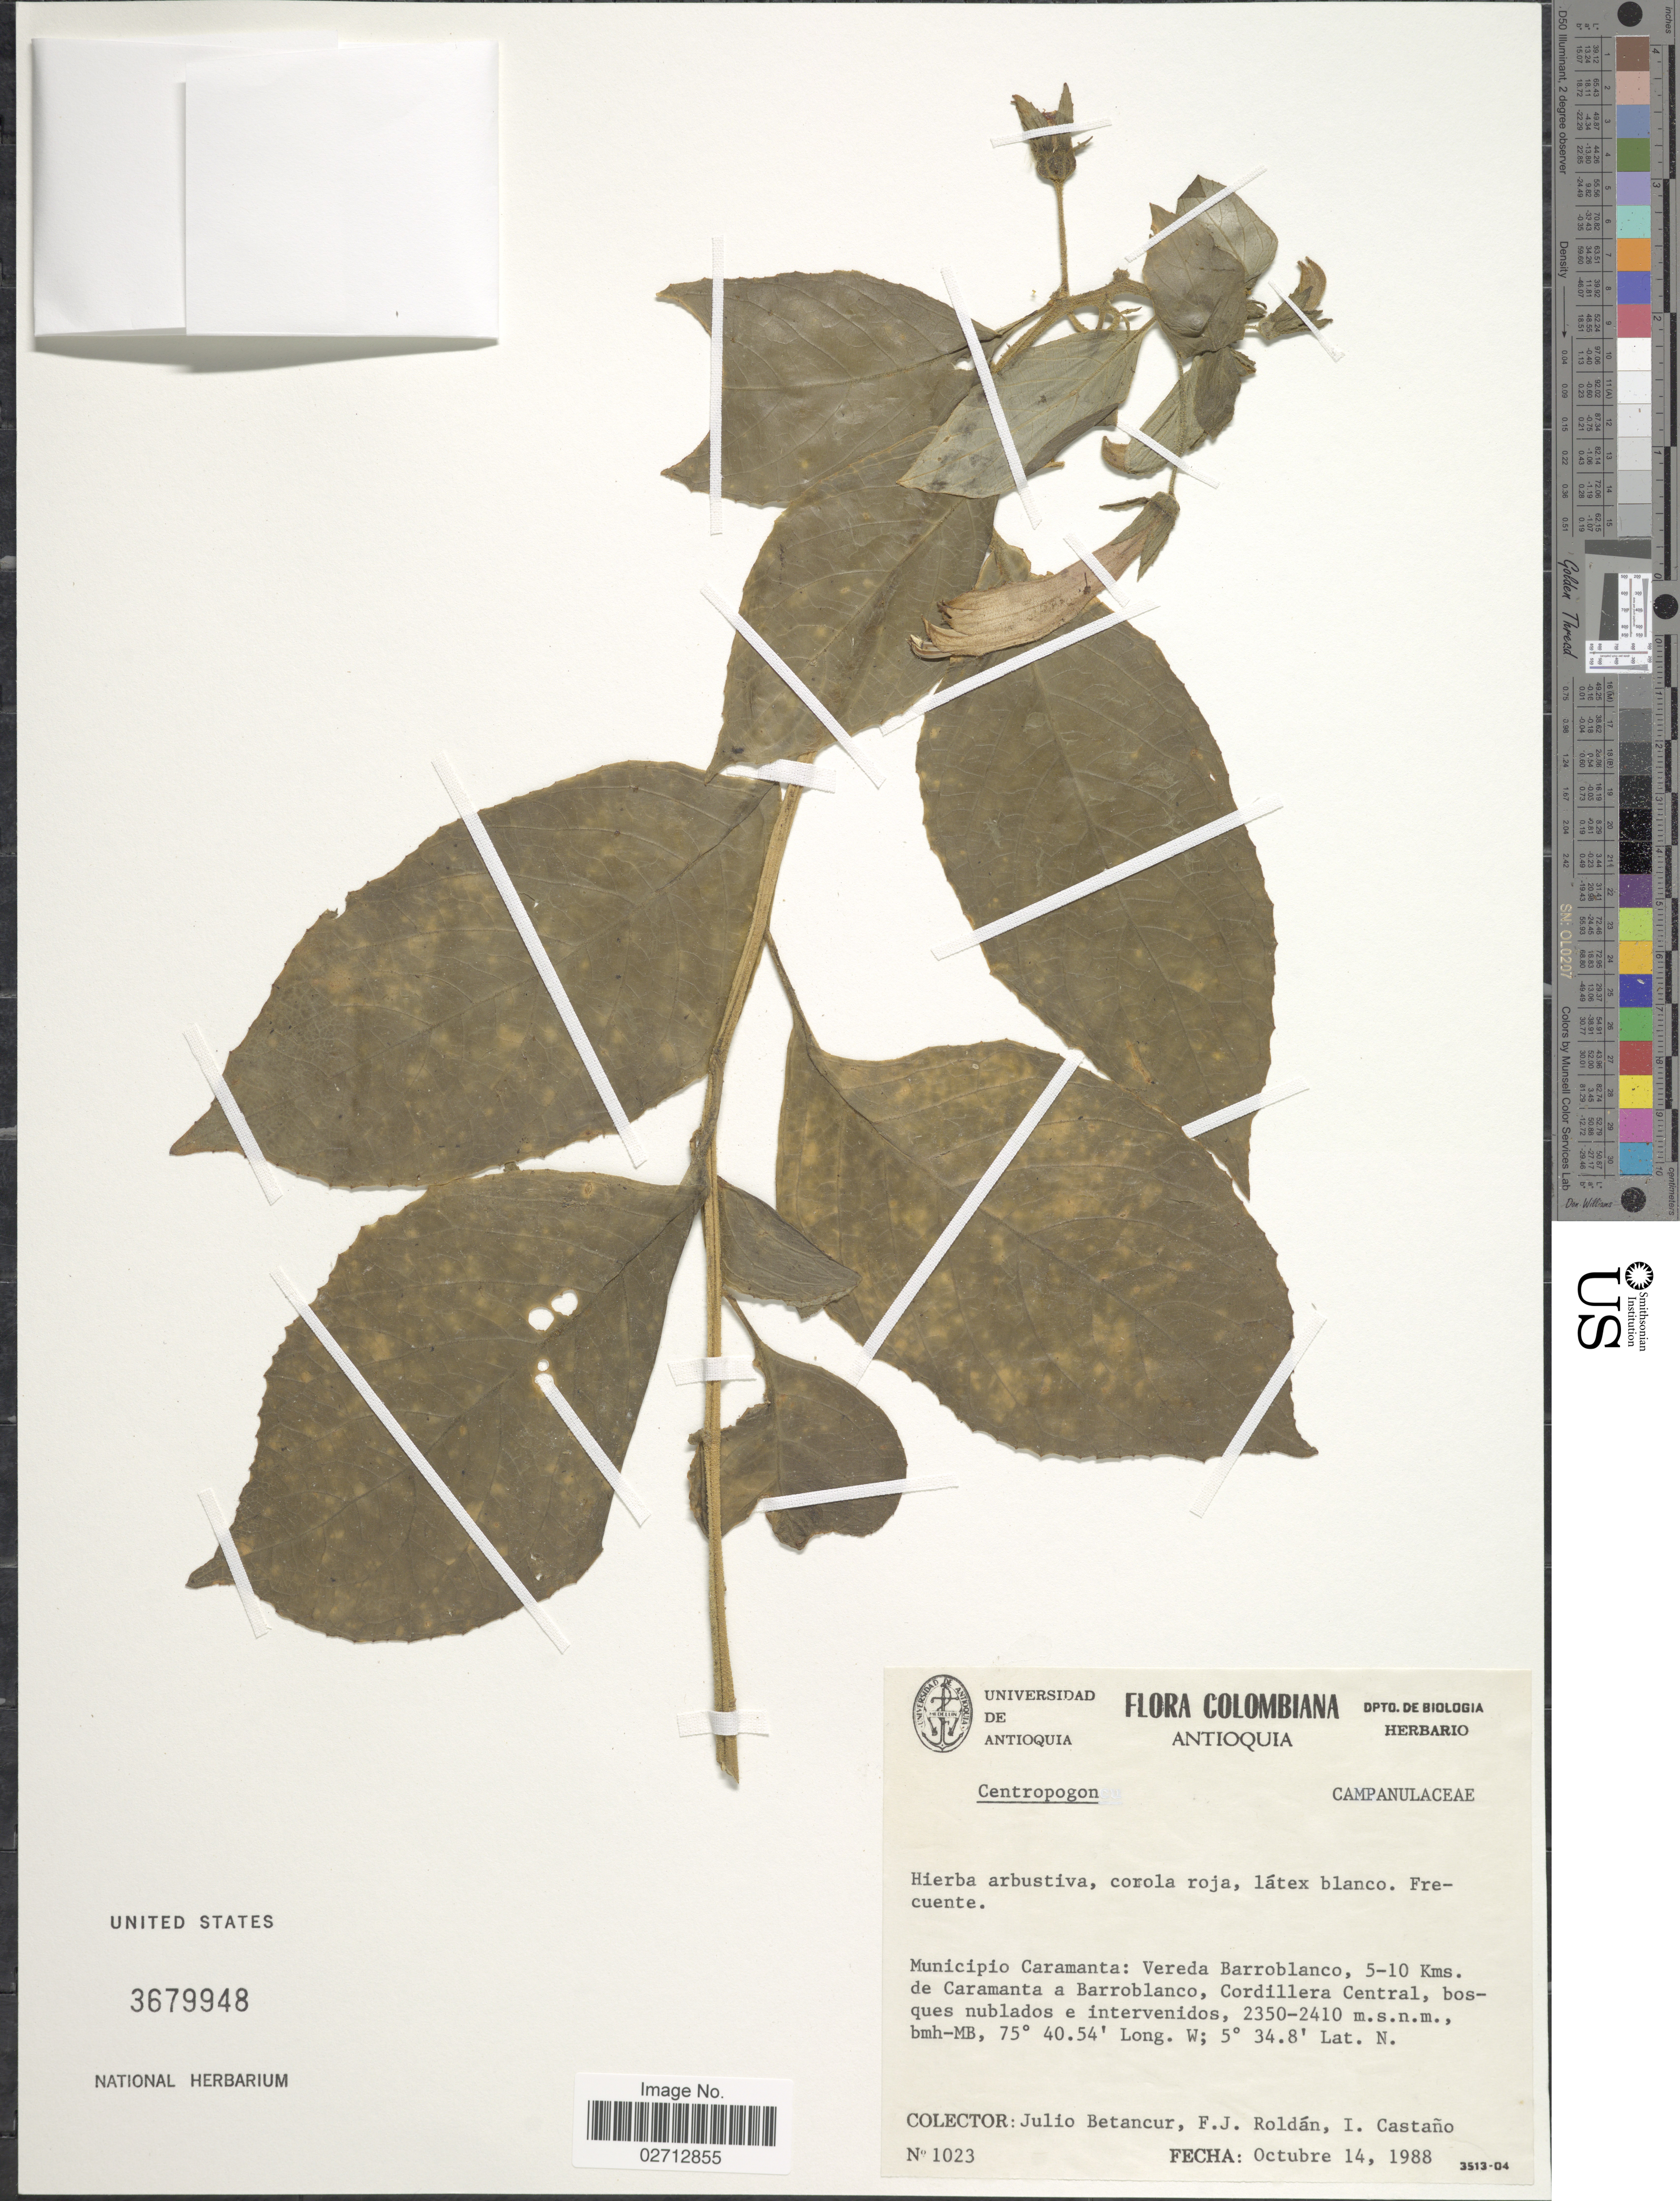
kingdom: Plantae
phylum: Tracheophyta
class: Magnoliopsida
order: Asterales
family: Campanulaceae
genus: Centropogon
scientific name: Centropogon sp.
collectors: J. Betancur, F. J. Roldán & I. Castaño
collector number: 1023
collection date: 1988-10-14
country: Colombia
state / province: Antioquia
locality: Municipio Caramanta: Vereda Barroblanco, 5-10 Kms. de Caramanta a Barroblanco, Cordillera Central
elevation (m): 2350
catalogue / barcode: US 3679948